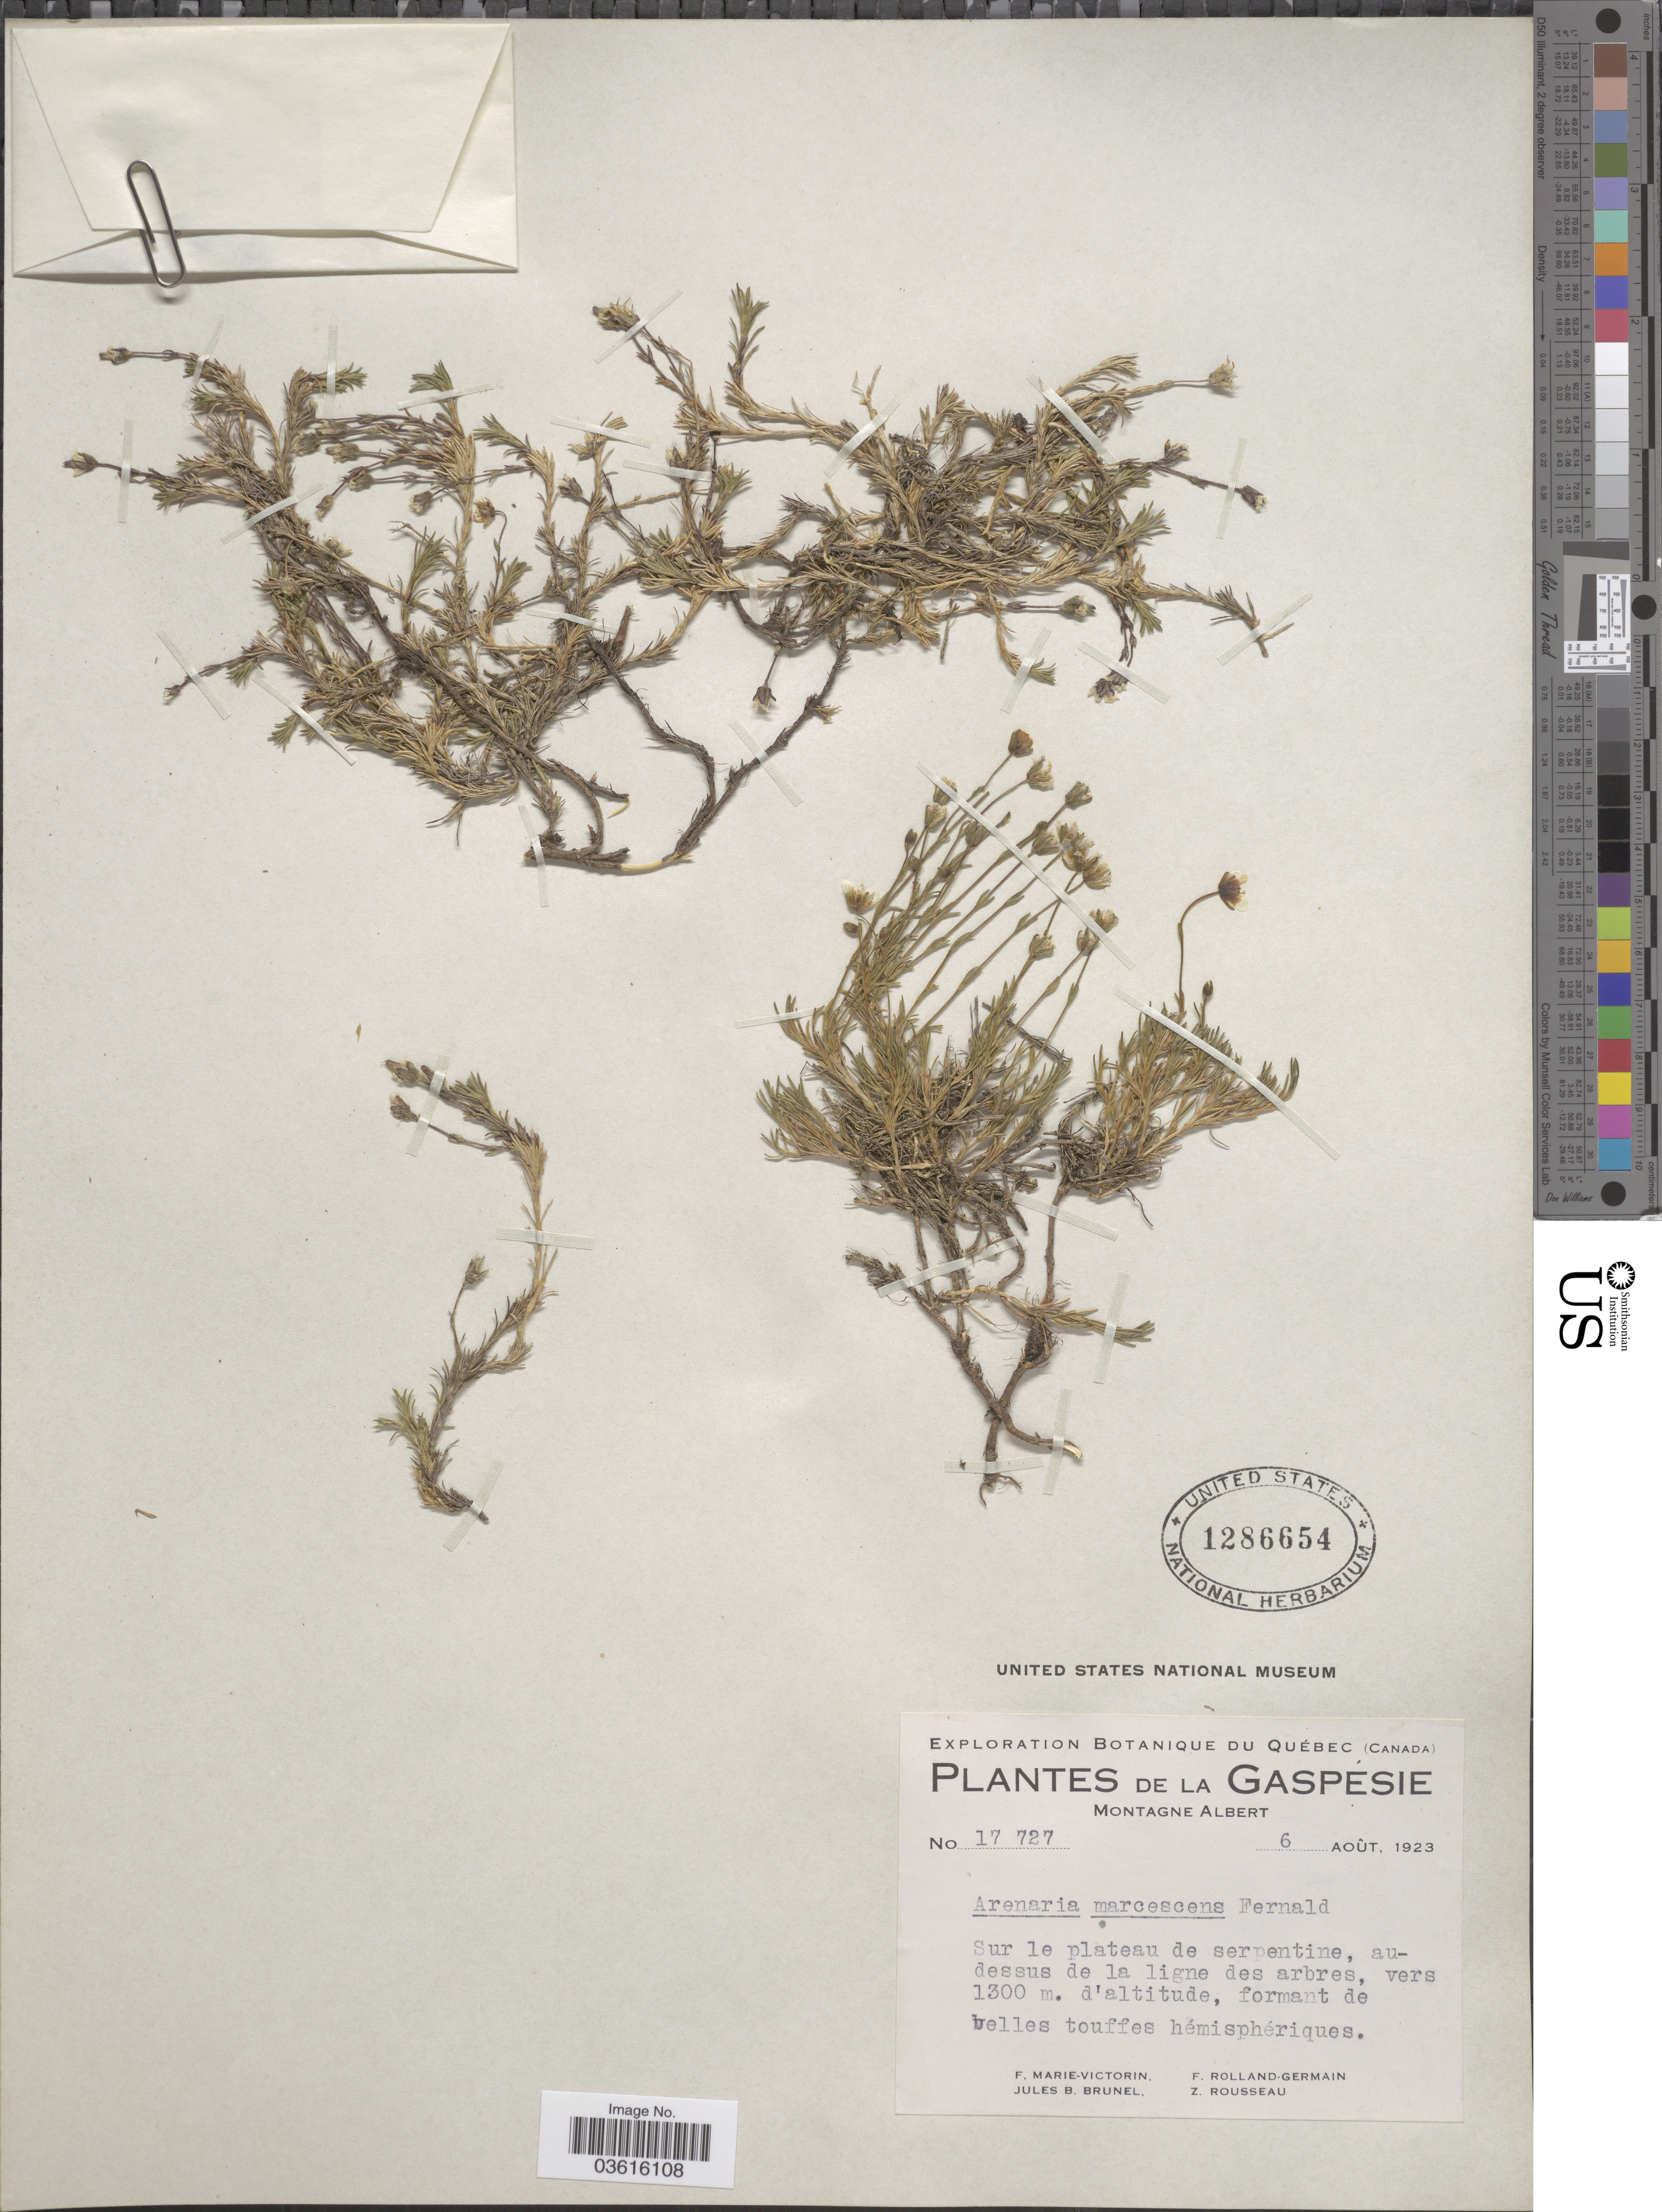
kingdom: Plantae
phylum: Tracheophyta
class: Magnoliopsida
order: Caryophyllales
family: Caryophyllaceae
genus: Cherleria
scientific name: Cherleria marcescens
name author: (Fernald) A.J. Moore & Dillenb.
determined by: Strong, Mark T., (BOT), Smithsonian Institution - National Museum of Natural History (UNITED STATES)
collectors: F. Marie-Victorin, J. Brunel, Rolland-Germain & Z. Rousseau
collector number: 17727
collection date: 1923-08-06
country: Canada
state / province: Quebec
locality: La Gaspésie. Montagne Albert. Sur le plateau de serpentine, audessus de la ligne des arbres.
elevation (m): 1300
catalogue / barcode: US 1286654